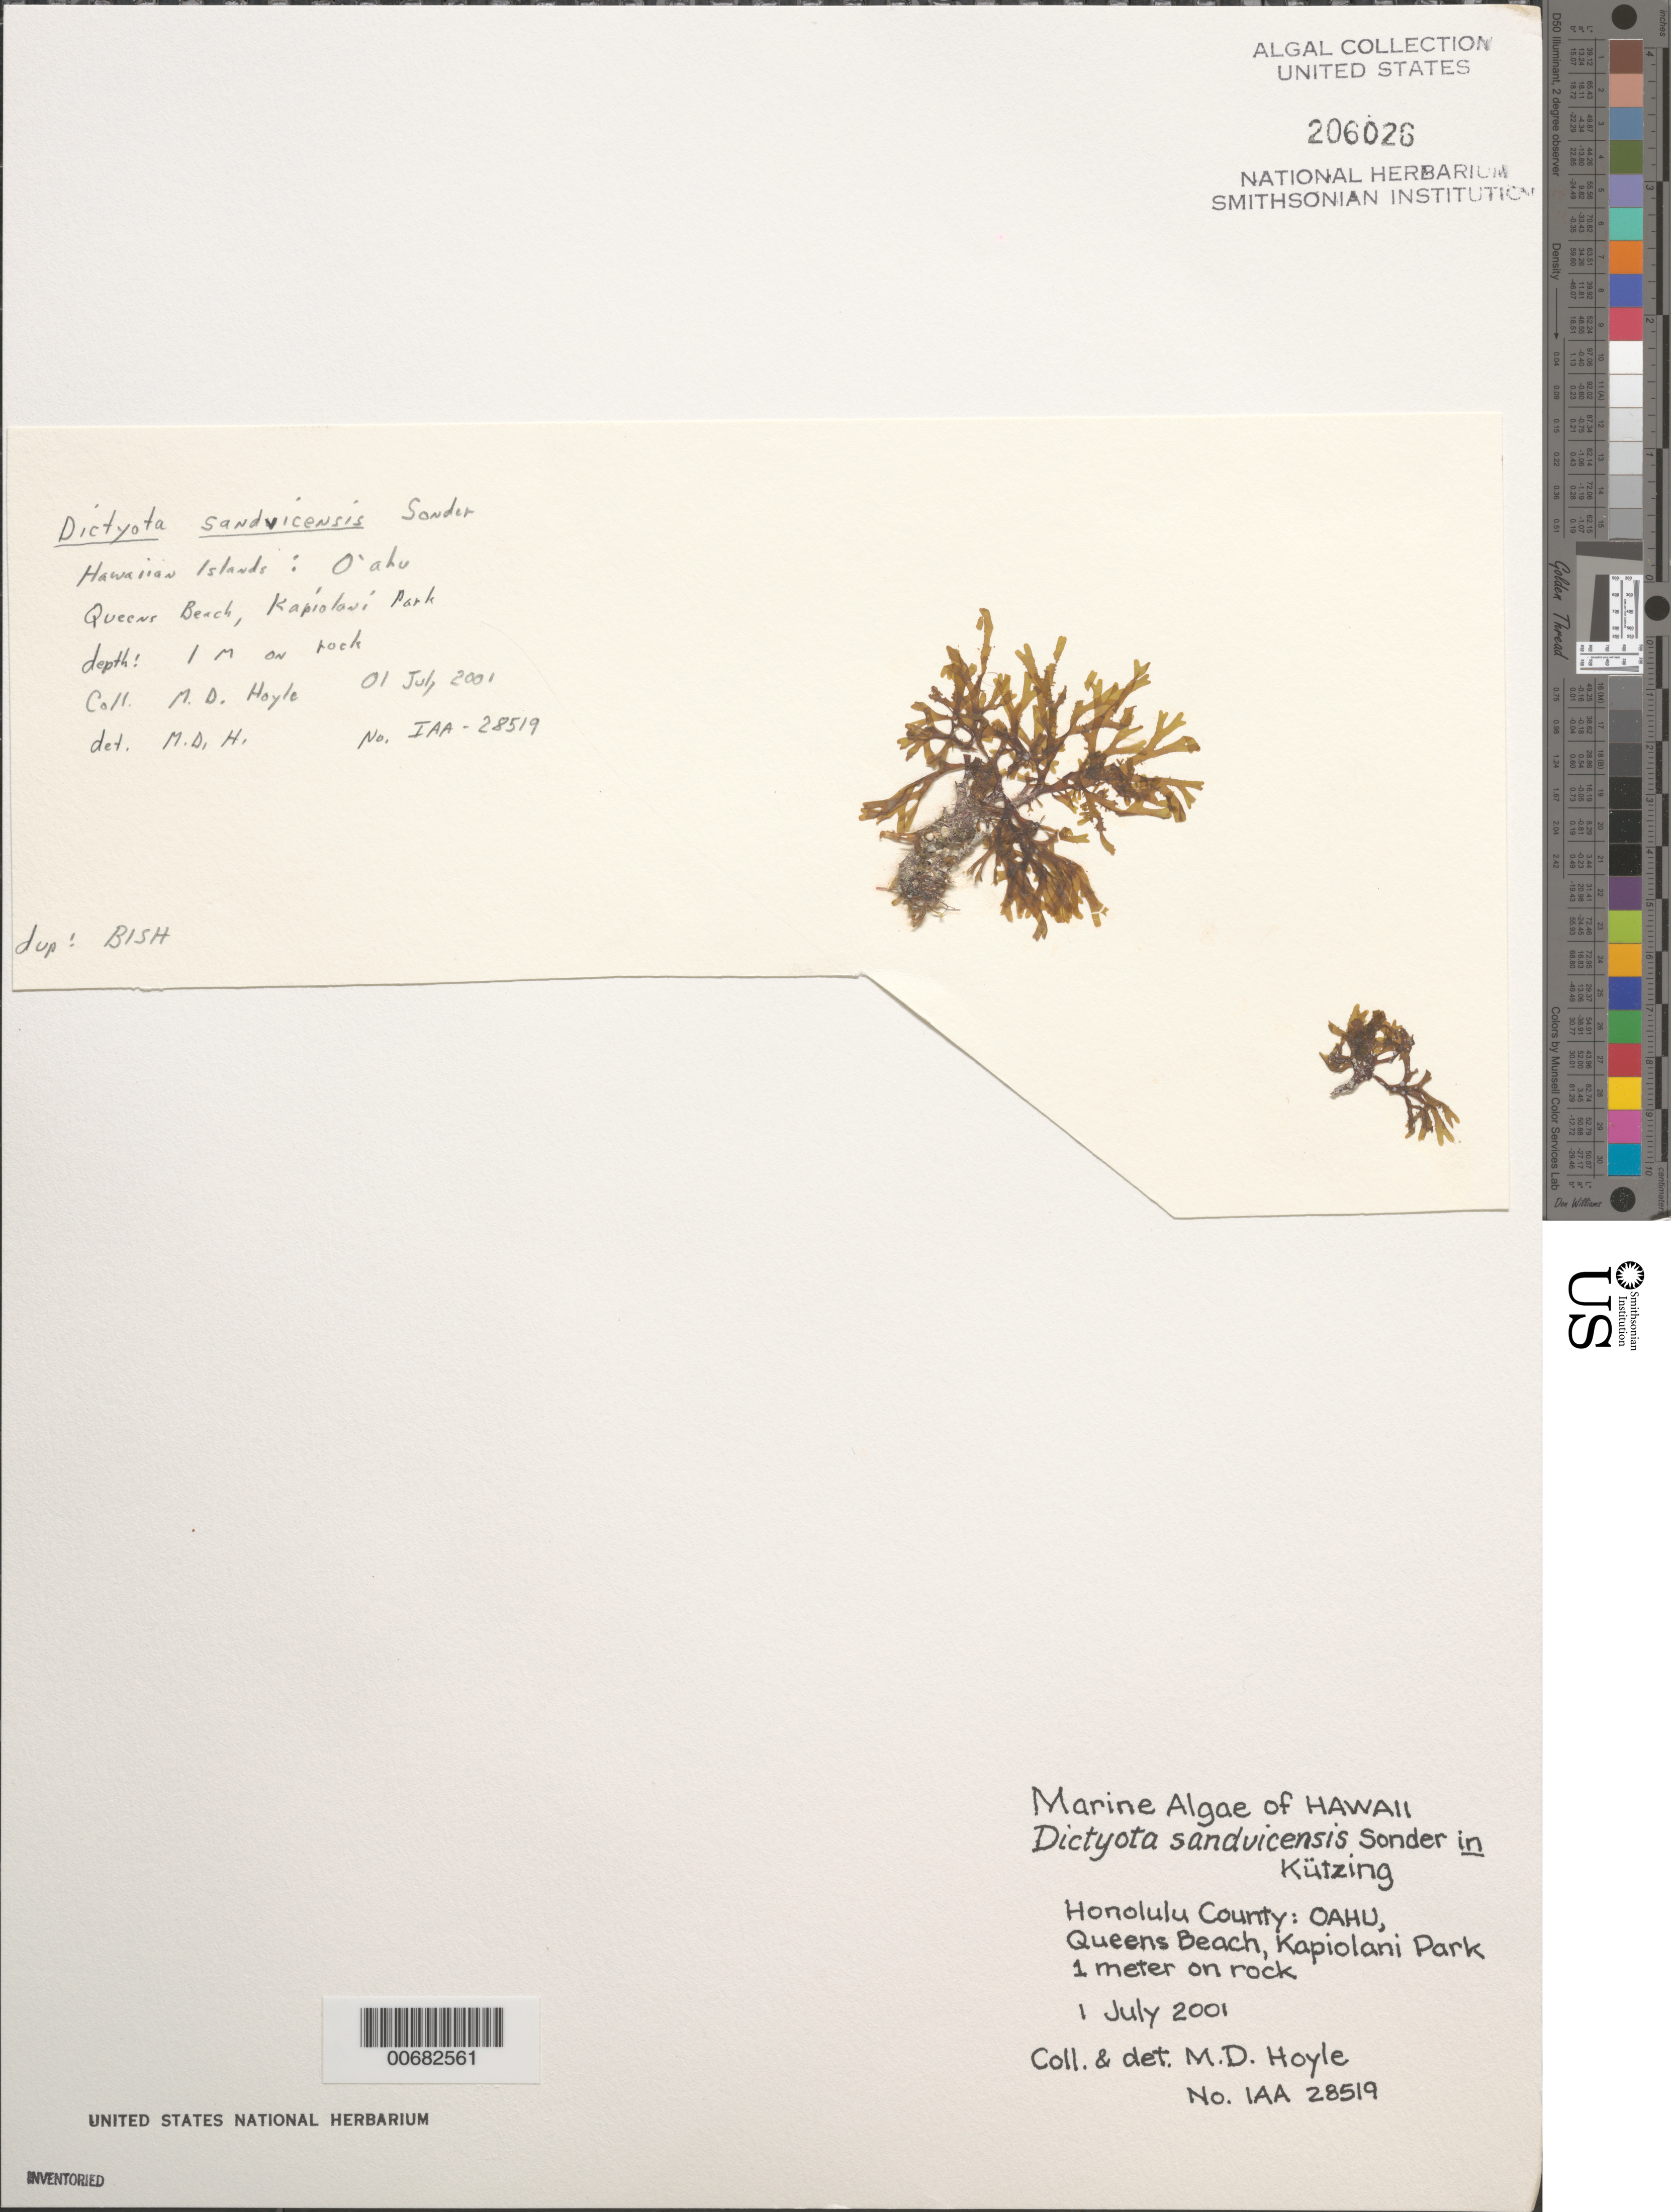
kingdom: Chromista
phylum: Ochrophyta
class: Phaeophyceae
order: Dictyotales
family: Dictyotaceae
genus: Dictyota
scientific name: Dictyota sandvicensis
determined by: Hoyle, Mitchell D.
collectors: M. Hoyle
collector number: IAA 28519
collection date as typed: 01 Jul 2001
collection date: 2001-07-01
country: United States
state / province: Hawaii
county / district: Honolulu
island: Oahu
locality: Queens Beach, Kapiolani Park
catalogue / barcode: US 206026